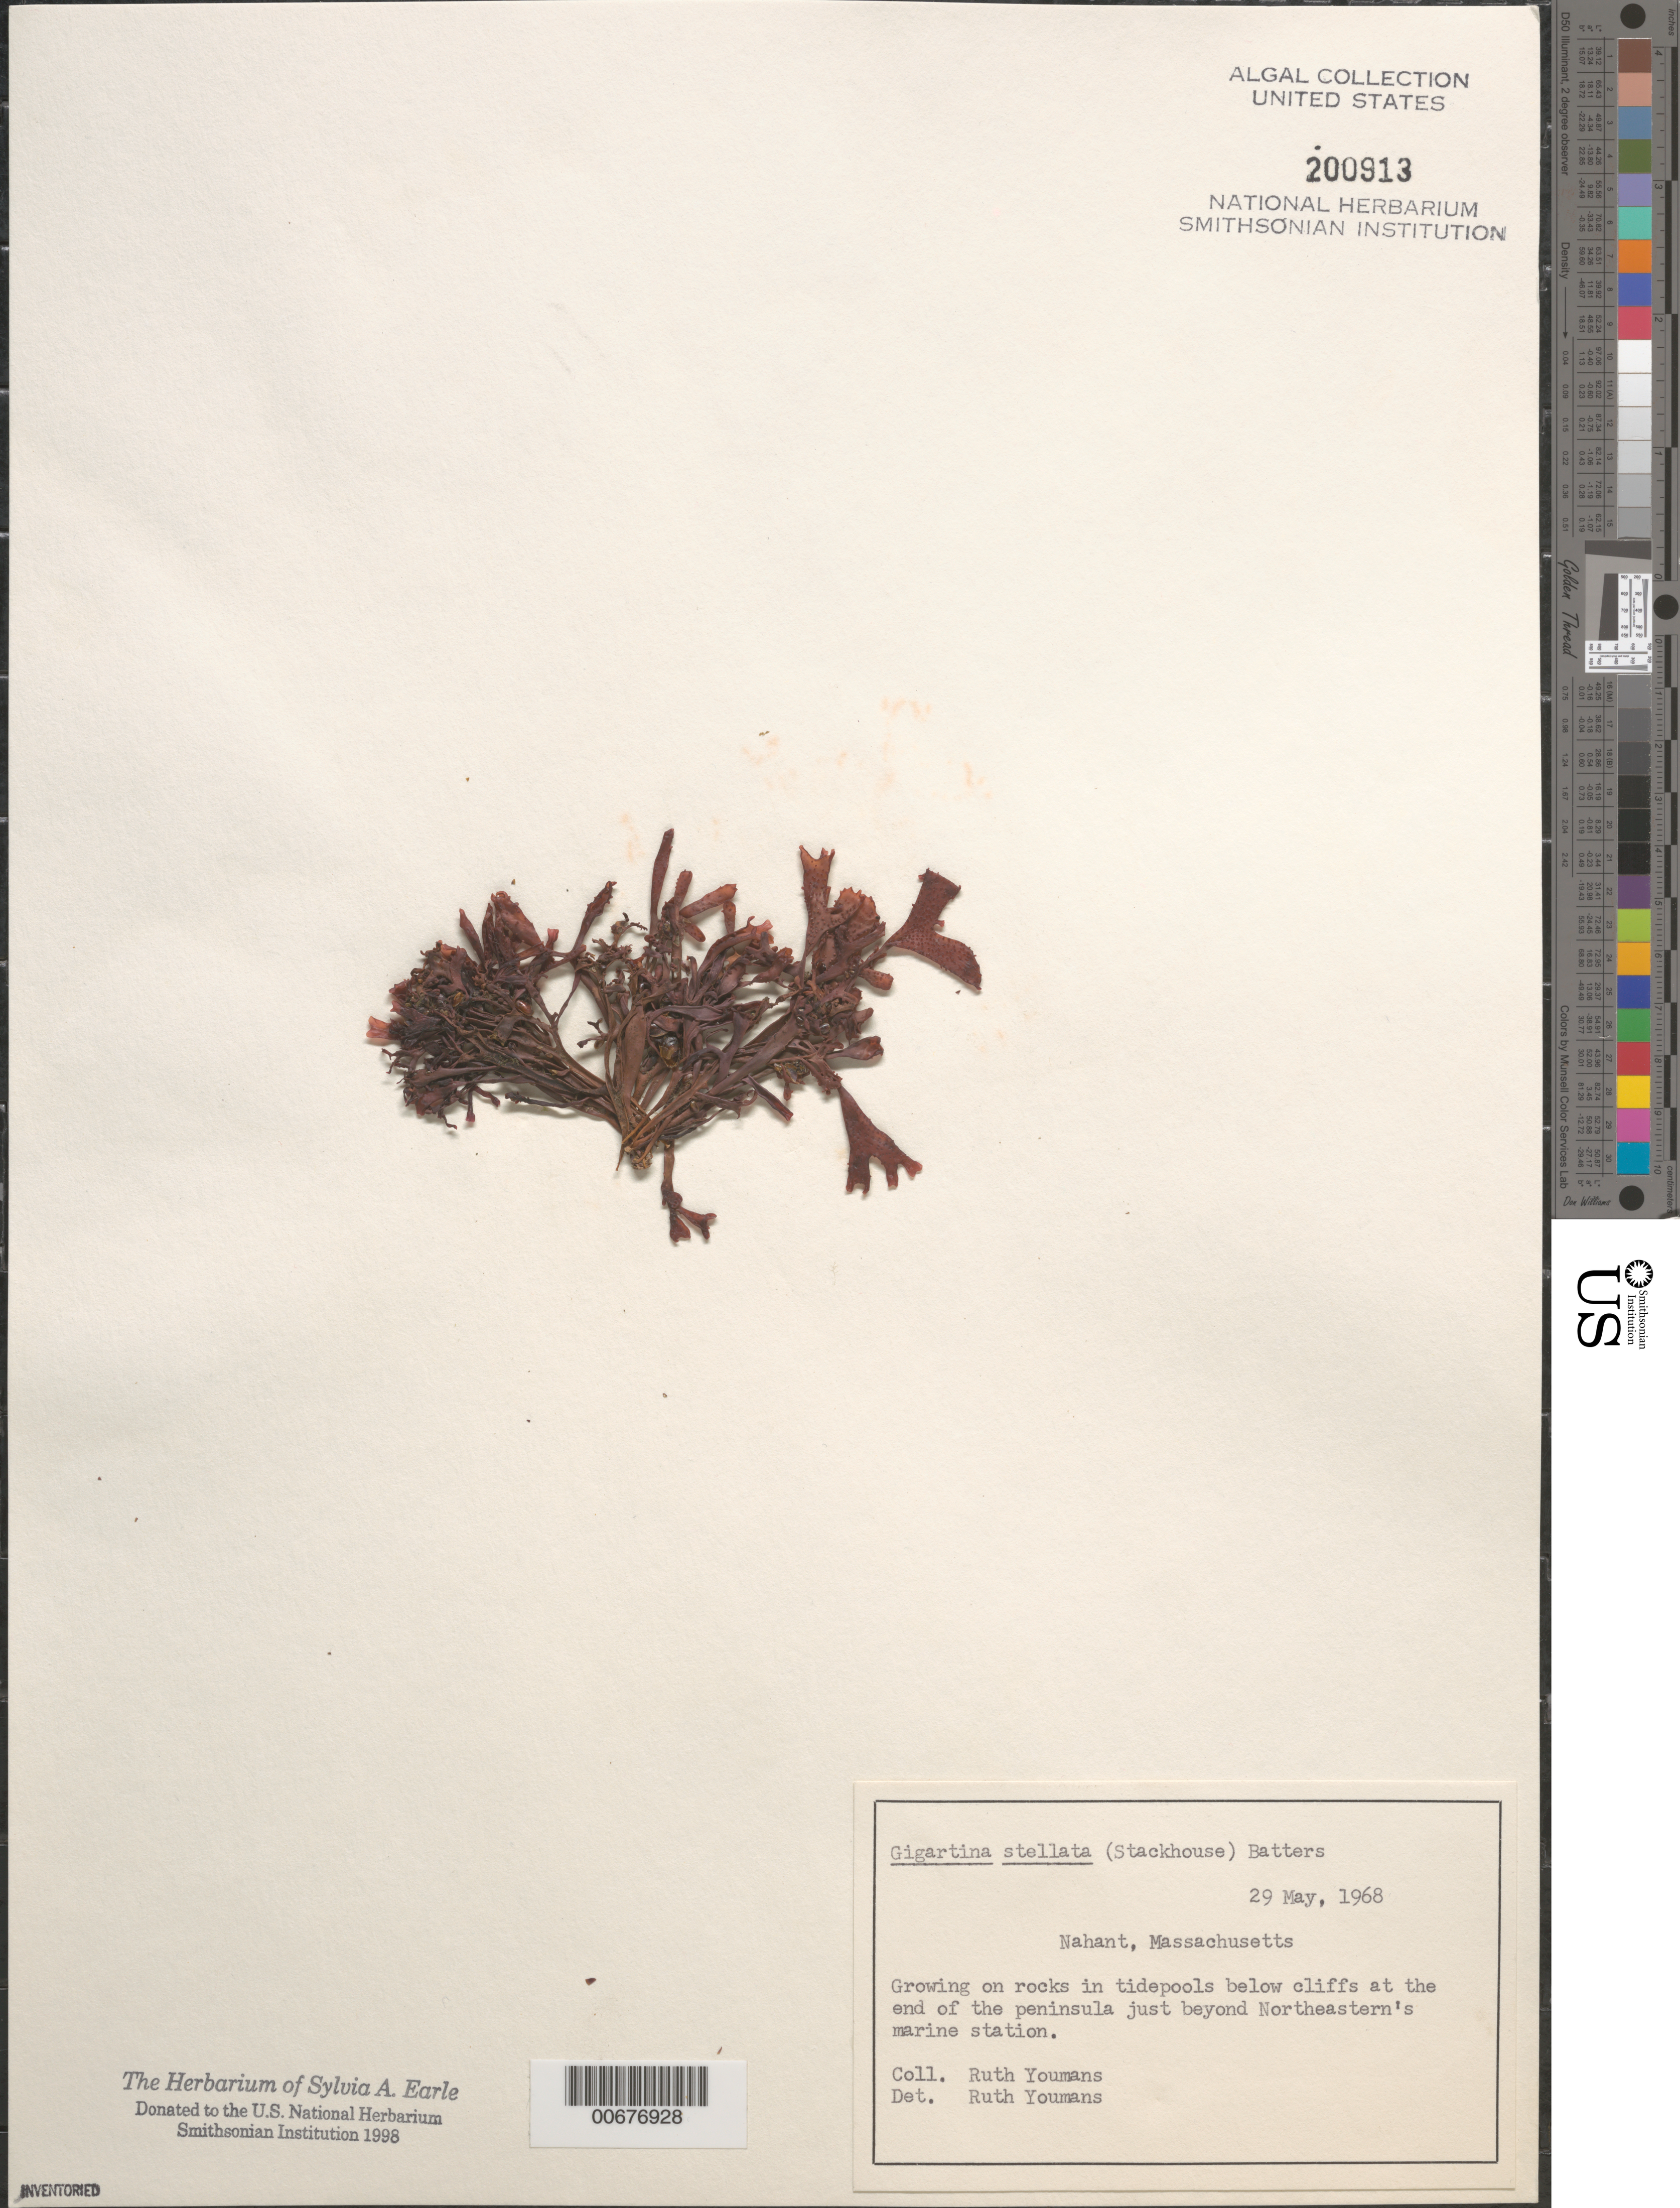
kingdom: Plantae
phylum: Rhodophyta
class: Florideophyceae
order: Gigartinales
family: Phyllophoraceae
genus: Mastocarpus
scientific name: Mastocarpus stellatus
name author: (Stackh.) Guiry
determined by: Algae name updating Project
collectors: R. Youmans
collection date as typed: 29 May 1968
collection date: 1968-05-29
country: United States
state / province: Massachusetts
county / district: Essex County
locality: Peninsula end just beyond Northeastern University's marine station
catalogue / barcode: US 200913